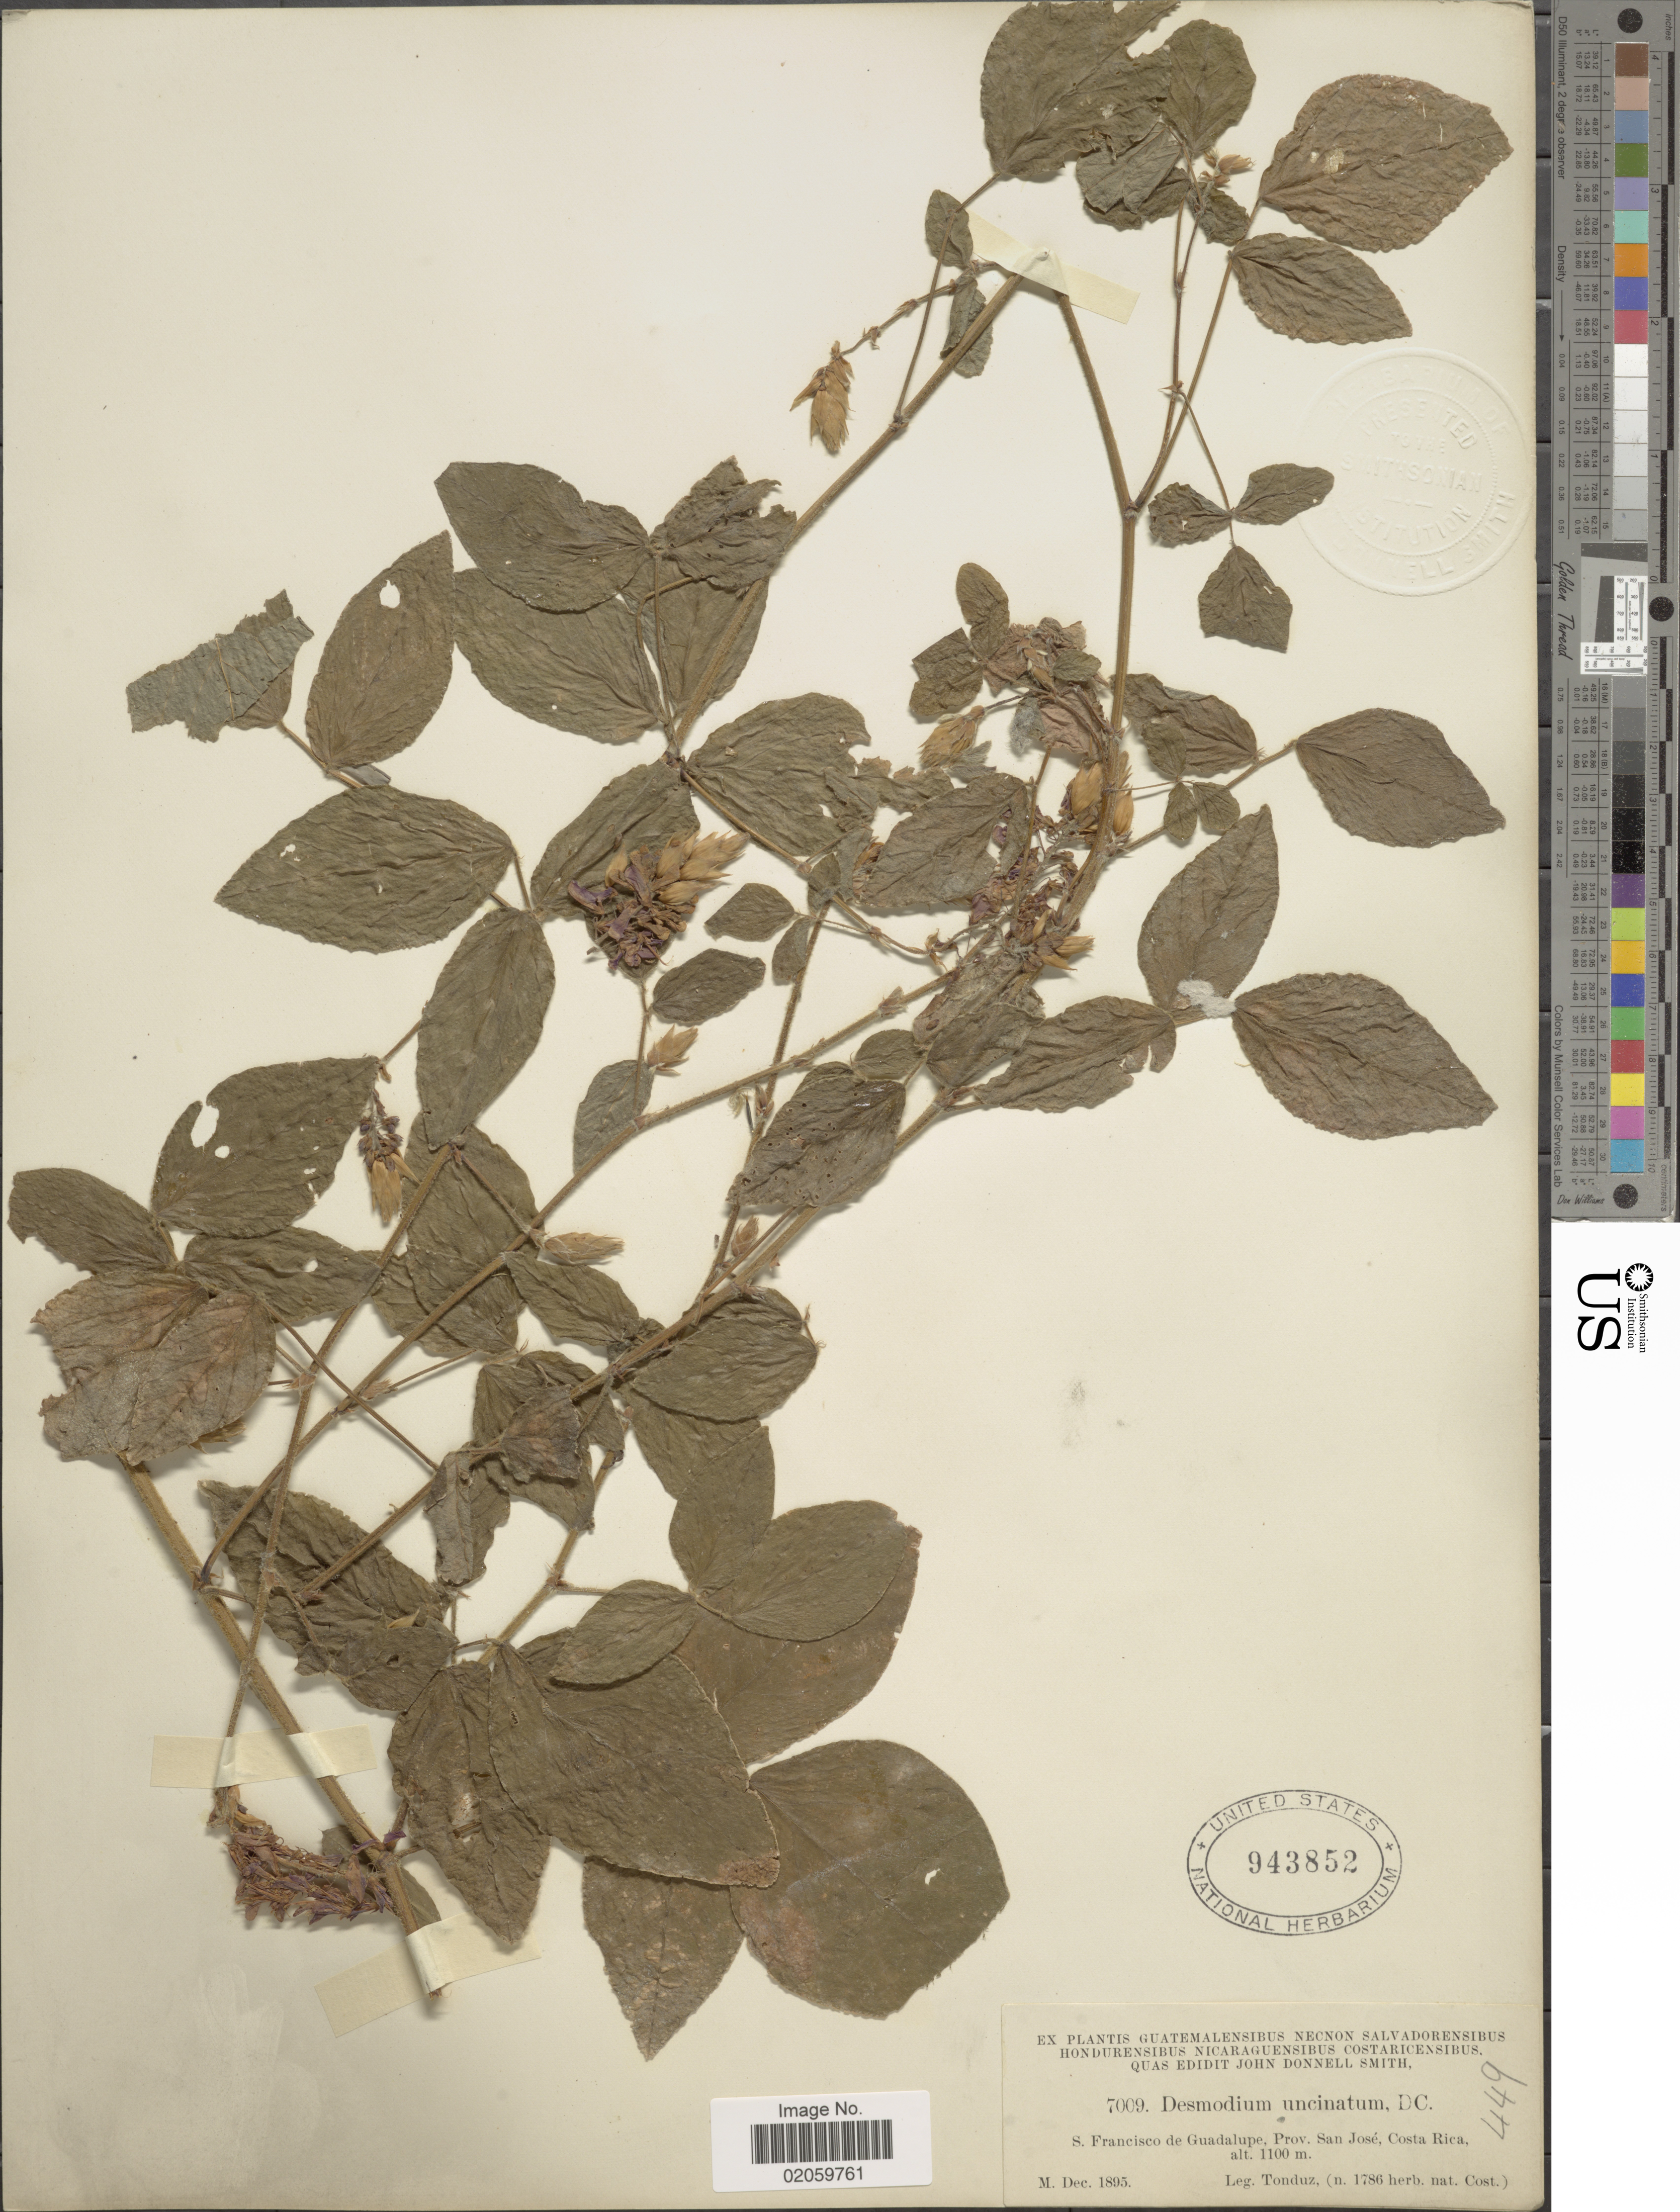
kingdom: Plantae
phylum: Tracheophyta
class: Magnoliopsida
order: Fabales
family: Fabaceae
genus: Desmodium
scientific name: Desmodium intortum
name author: (Mill.) Urb.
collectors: A. Tonduz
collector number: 7009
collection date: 1895-12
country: Costa Rica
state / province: San José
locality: S. Francisco de Gaudalupe. Prov. San Jose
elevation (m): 1100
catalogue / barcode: US 943852